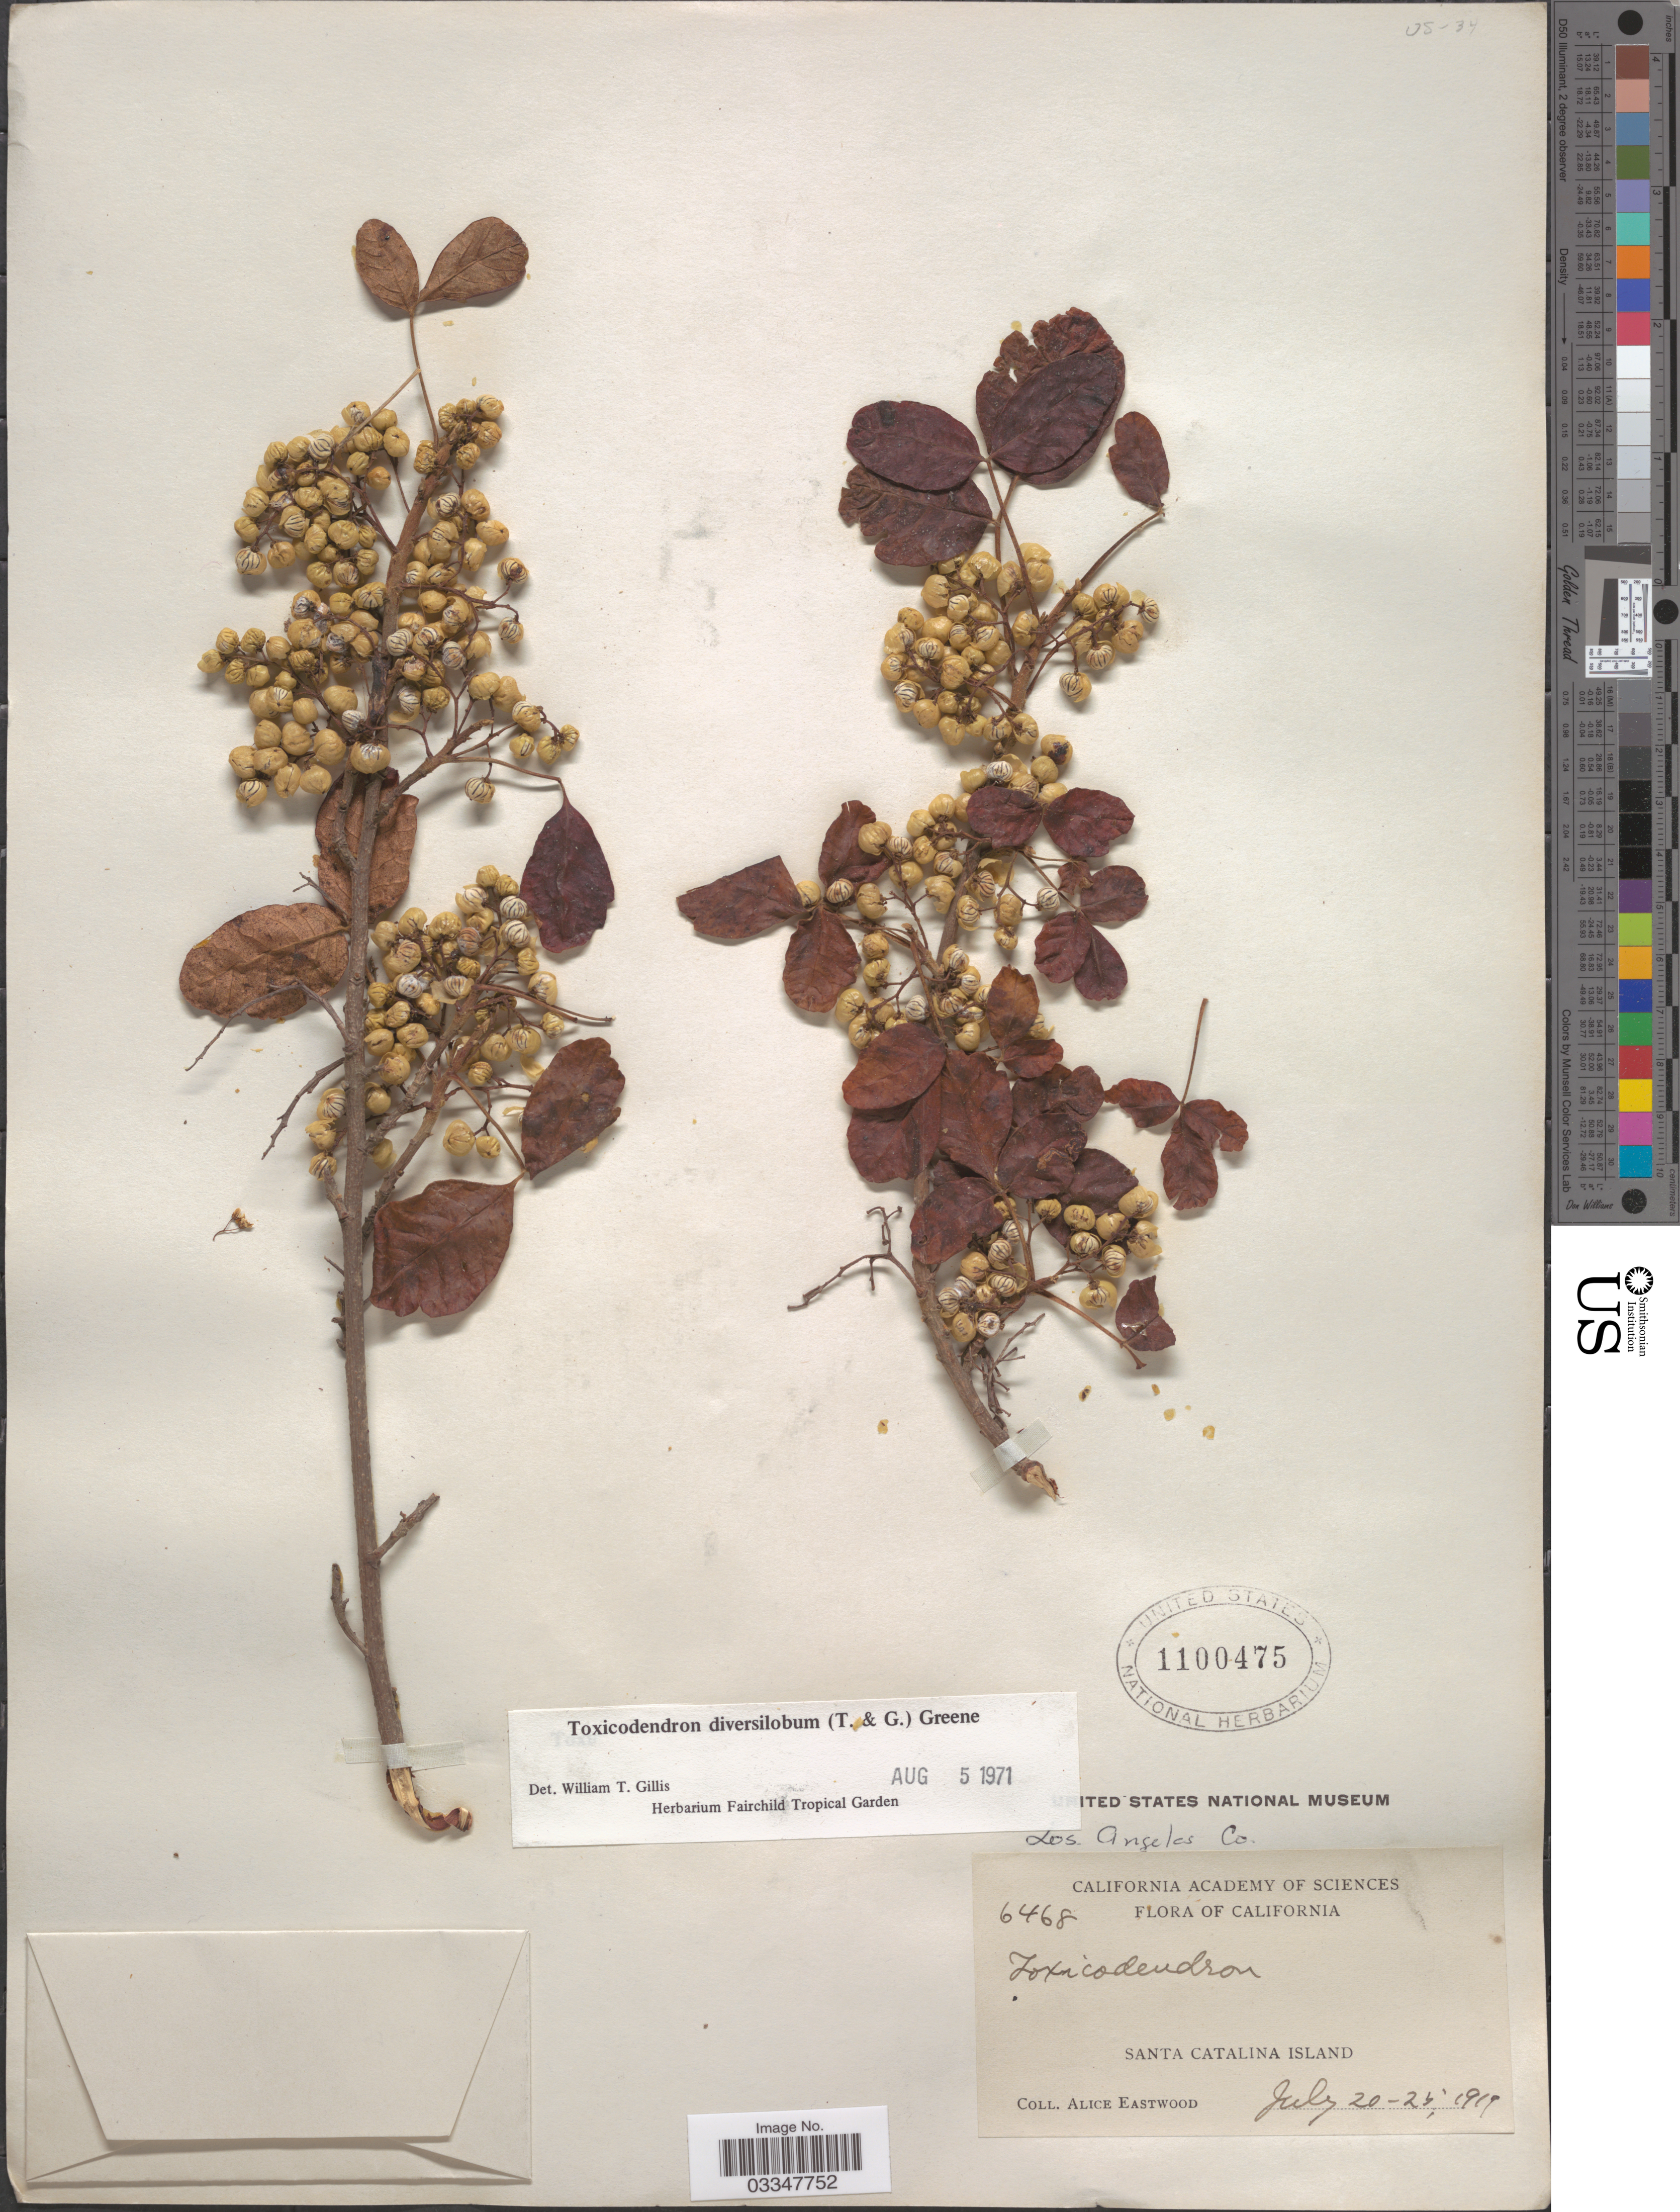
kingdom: Plantae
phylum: Tracheophyta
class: Magnoliopsida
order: Sapindales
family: Anacardiaceae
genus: Toxicodendron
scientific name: Toxicodendron diversilobum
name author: (Torr. & A. Gray) Greene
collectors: A. Eastwood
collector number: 6468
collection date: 1919-07-20/1919-07-25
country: United States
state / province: California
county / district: Los Angeles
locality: Santa Catalina Island. Los Angeles Co.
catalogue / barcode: US 1100475